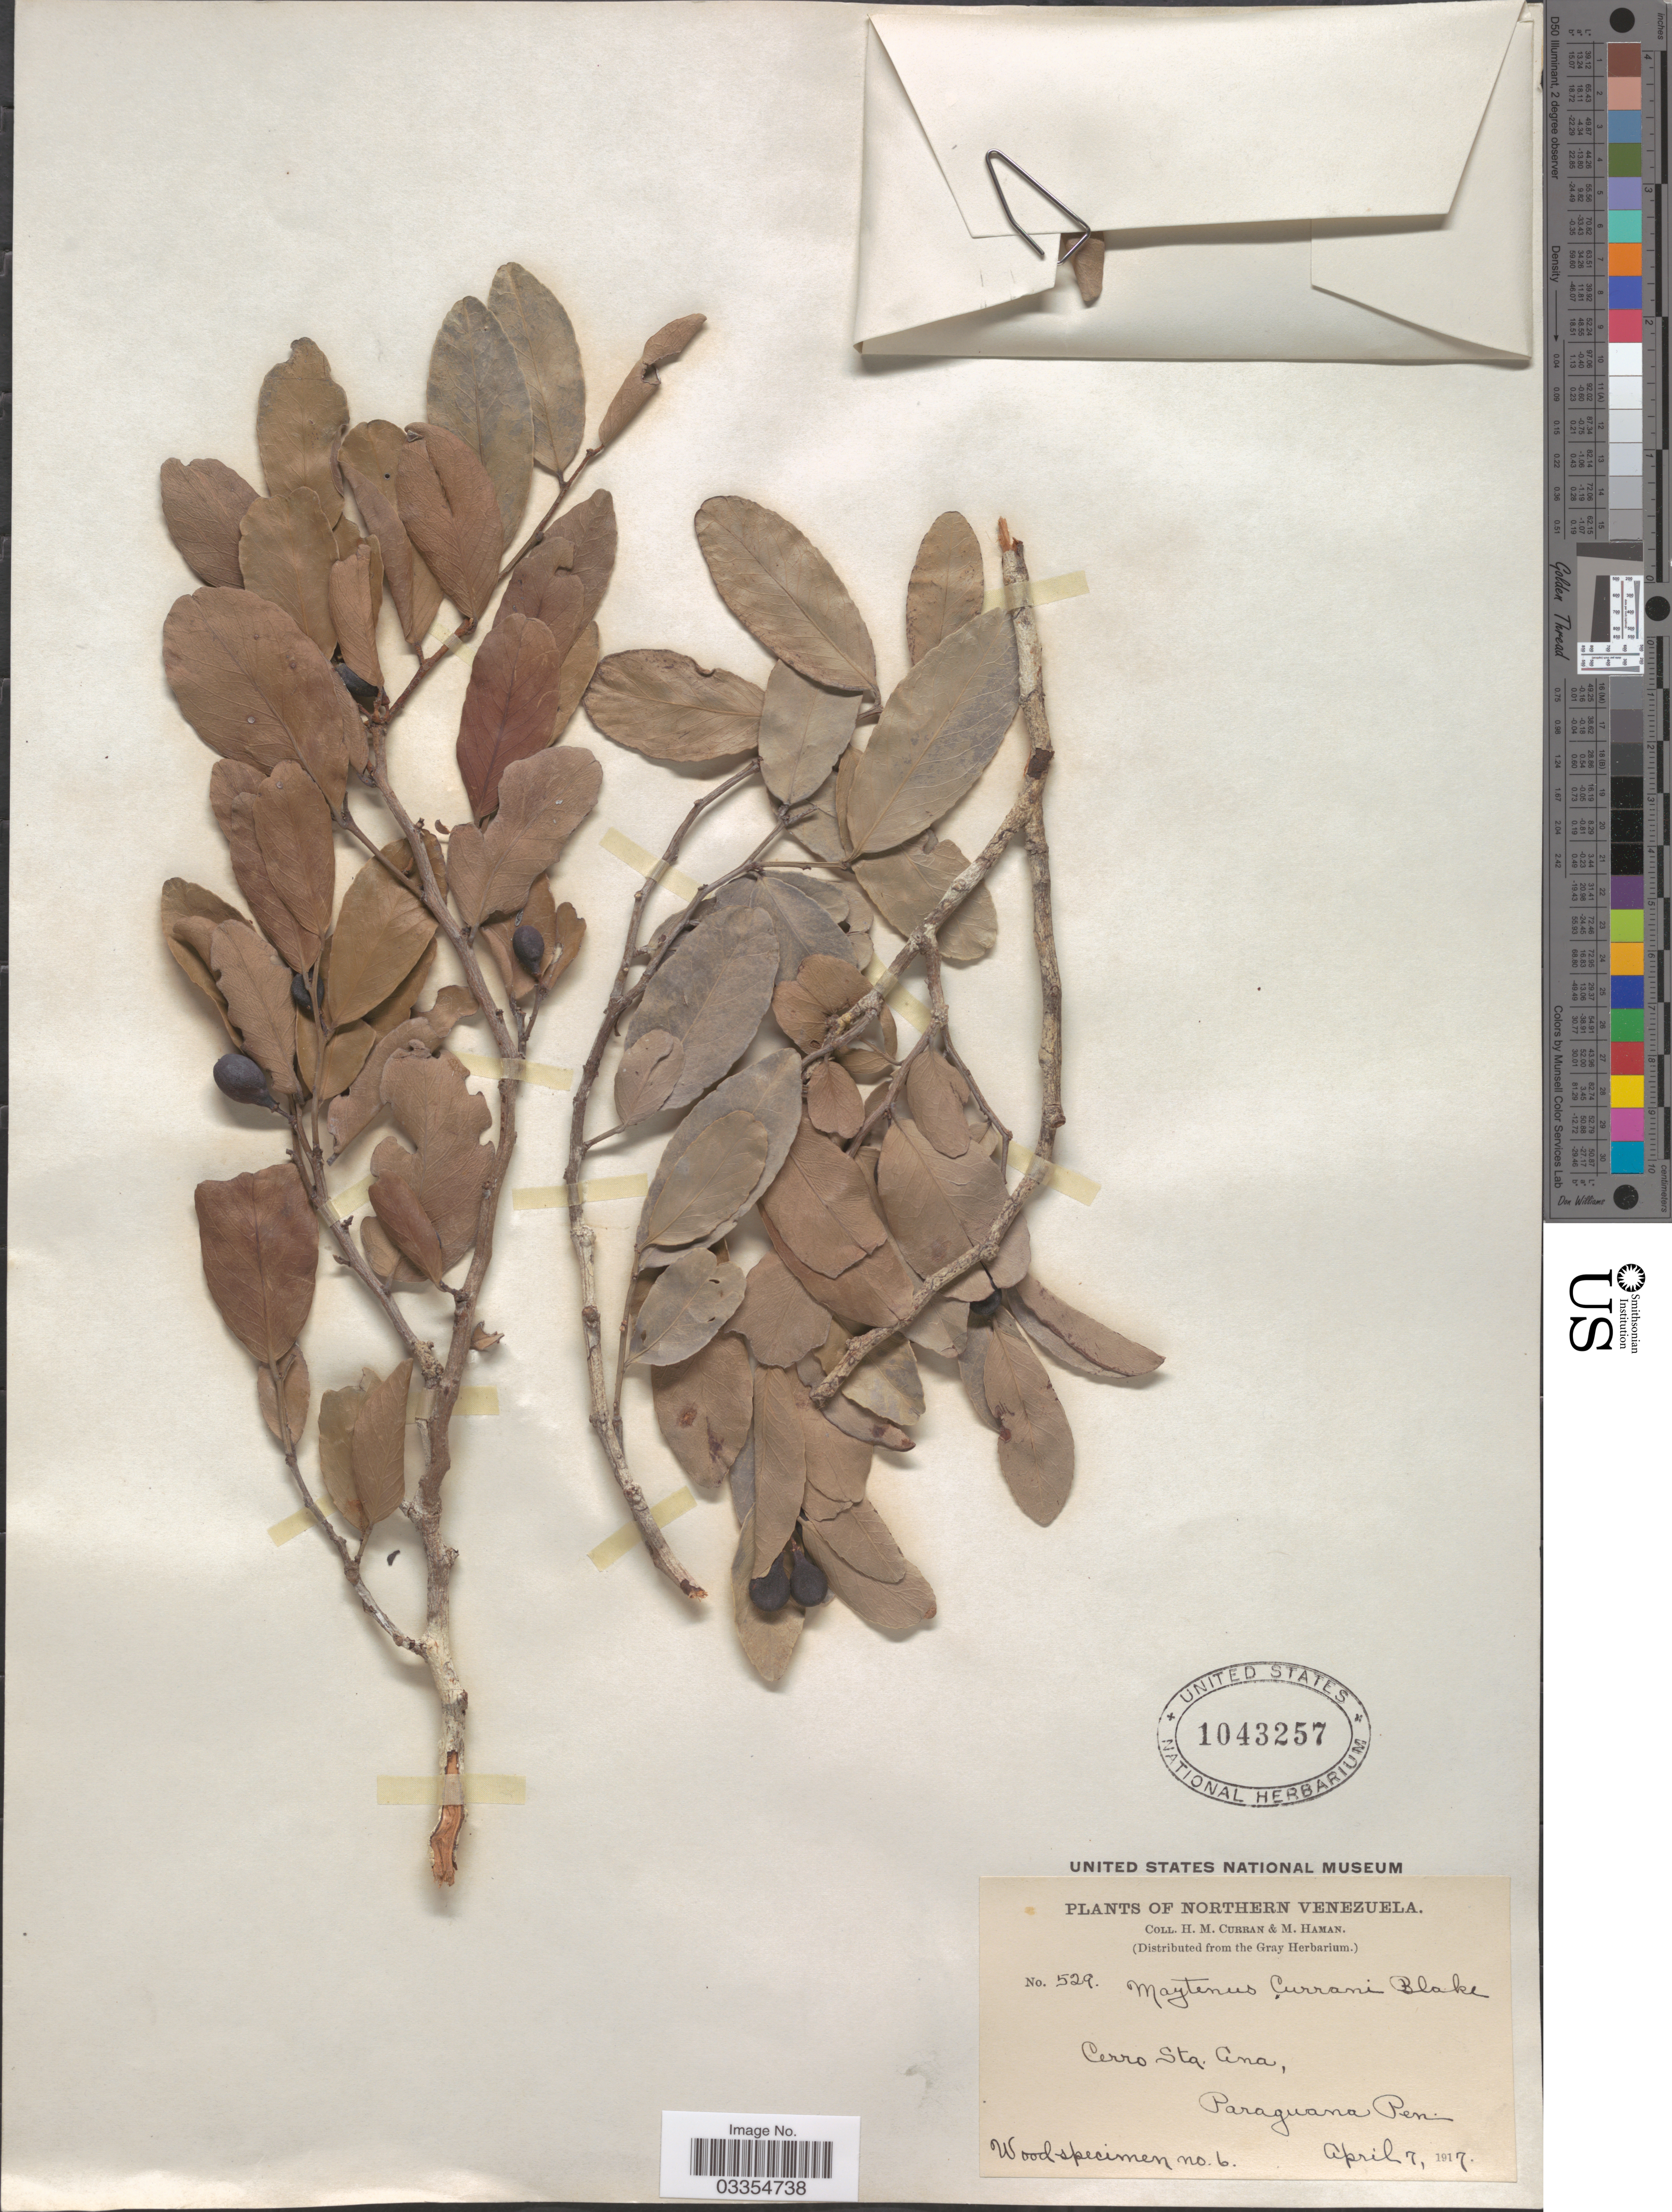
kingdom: Plantae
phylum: Tracheophyta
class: Magnoliopsida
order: Celastrales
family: Celastraceae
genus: Maytenus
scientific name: Maytenus curranii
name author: S.F. Blake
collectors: H. M. Curran & M. Haman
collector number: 529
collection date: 1917-04-07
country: Venezuela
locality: Northern Venezuela. Cerro Sta. Ana, Paraguana Pen.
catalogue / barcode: US 1043257